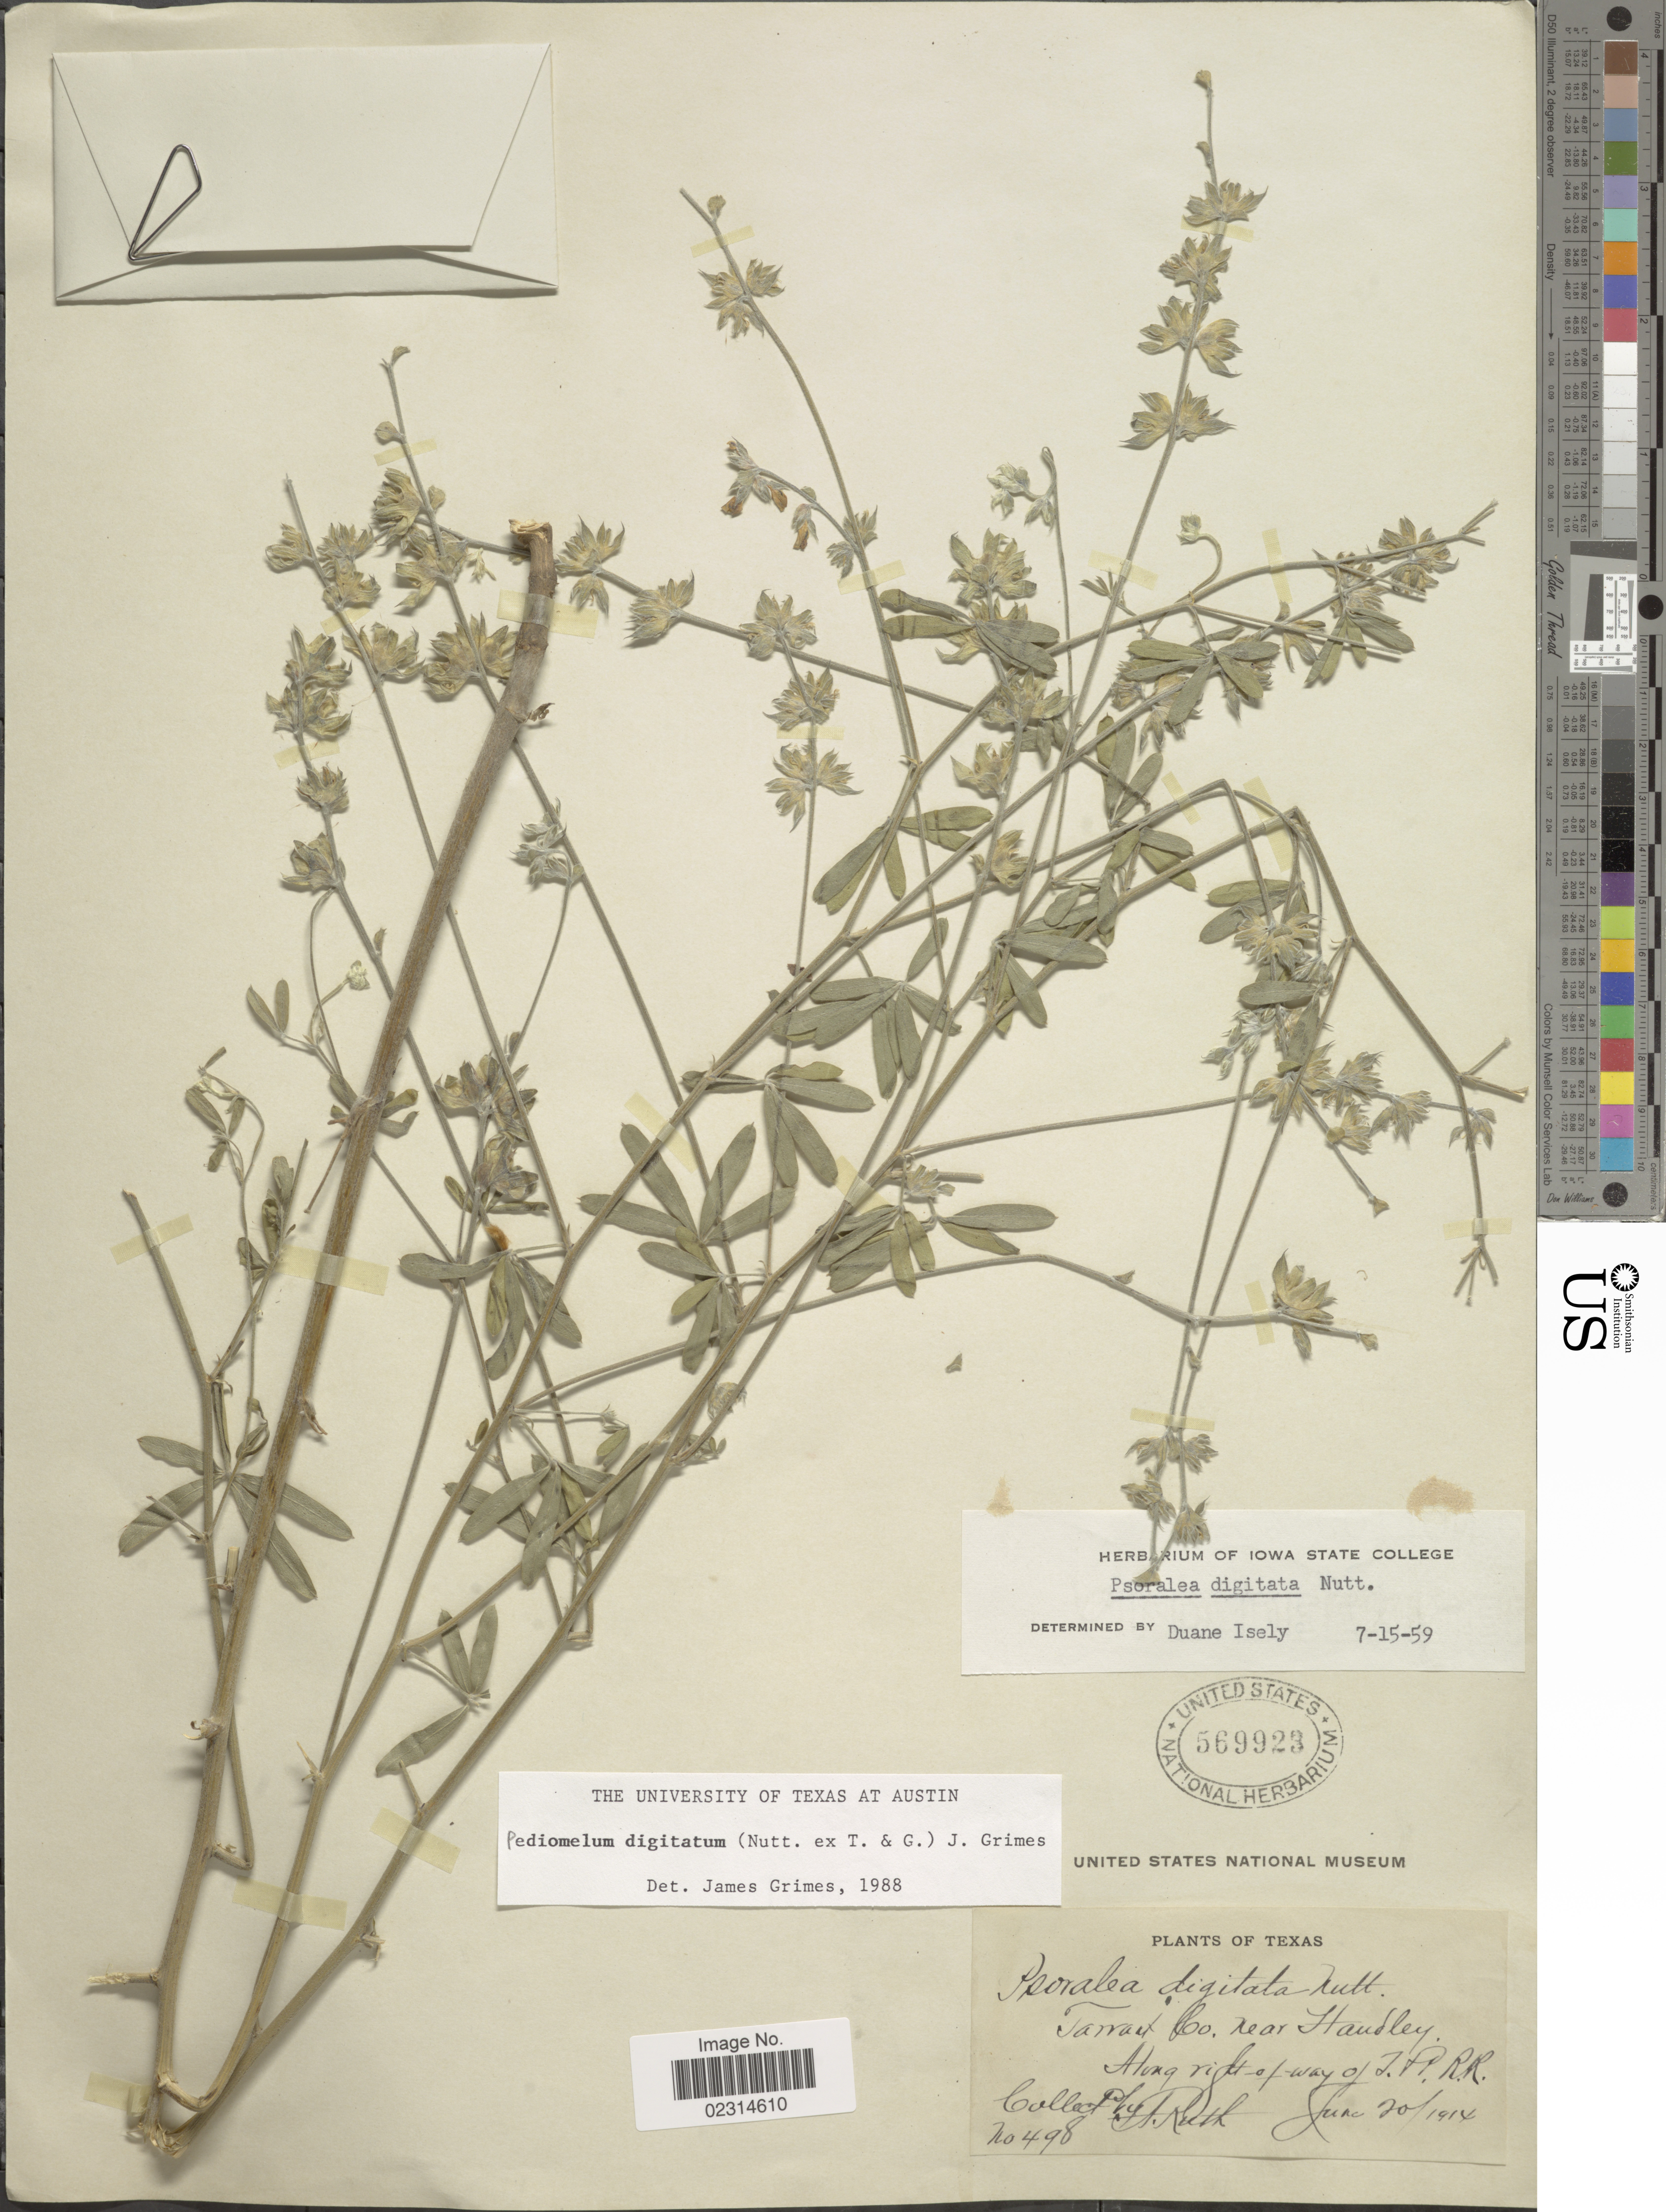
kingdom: Plantae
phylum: Tracheophyta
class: Magnoliopsida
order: Fabales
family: Fabaceae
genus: Pediomelum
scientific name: Pediomelum digitatum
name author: (Nutt. ex Torr. & A. Gray) Isely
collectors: A. Ruth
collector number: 498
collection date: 1914-06-20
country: United States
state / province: Texas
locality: Tarrant Co, near Handley, Along right of way of I. + P. R. R.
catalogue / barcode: US 569923